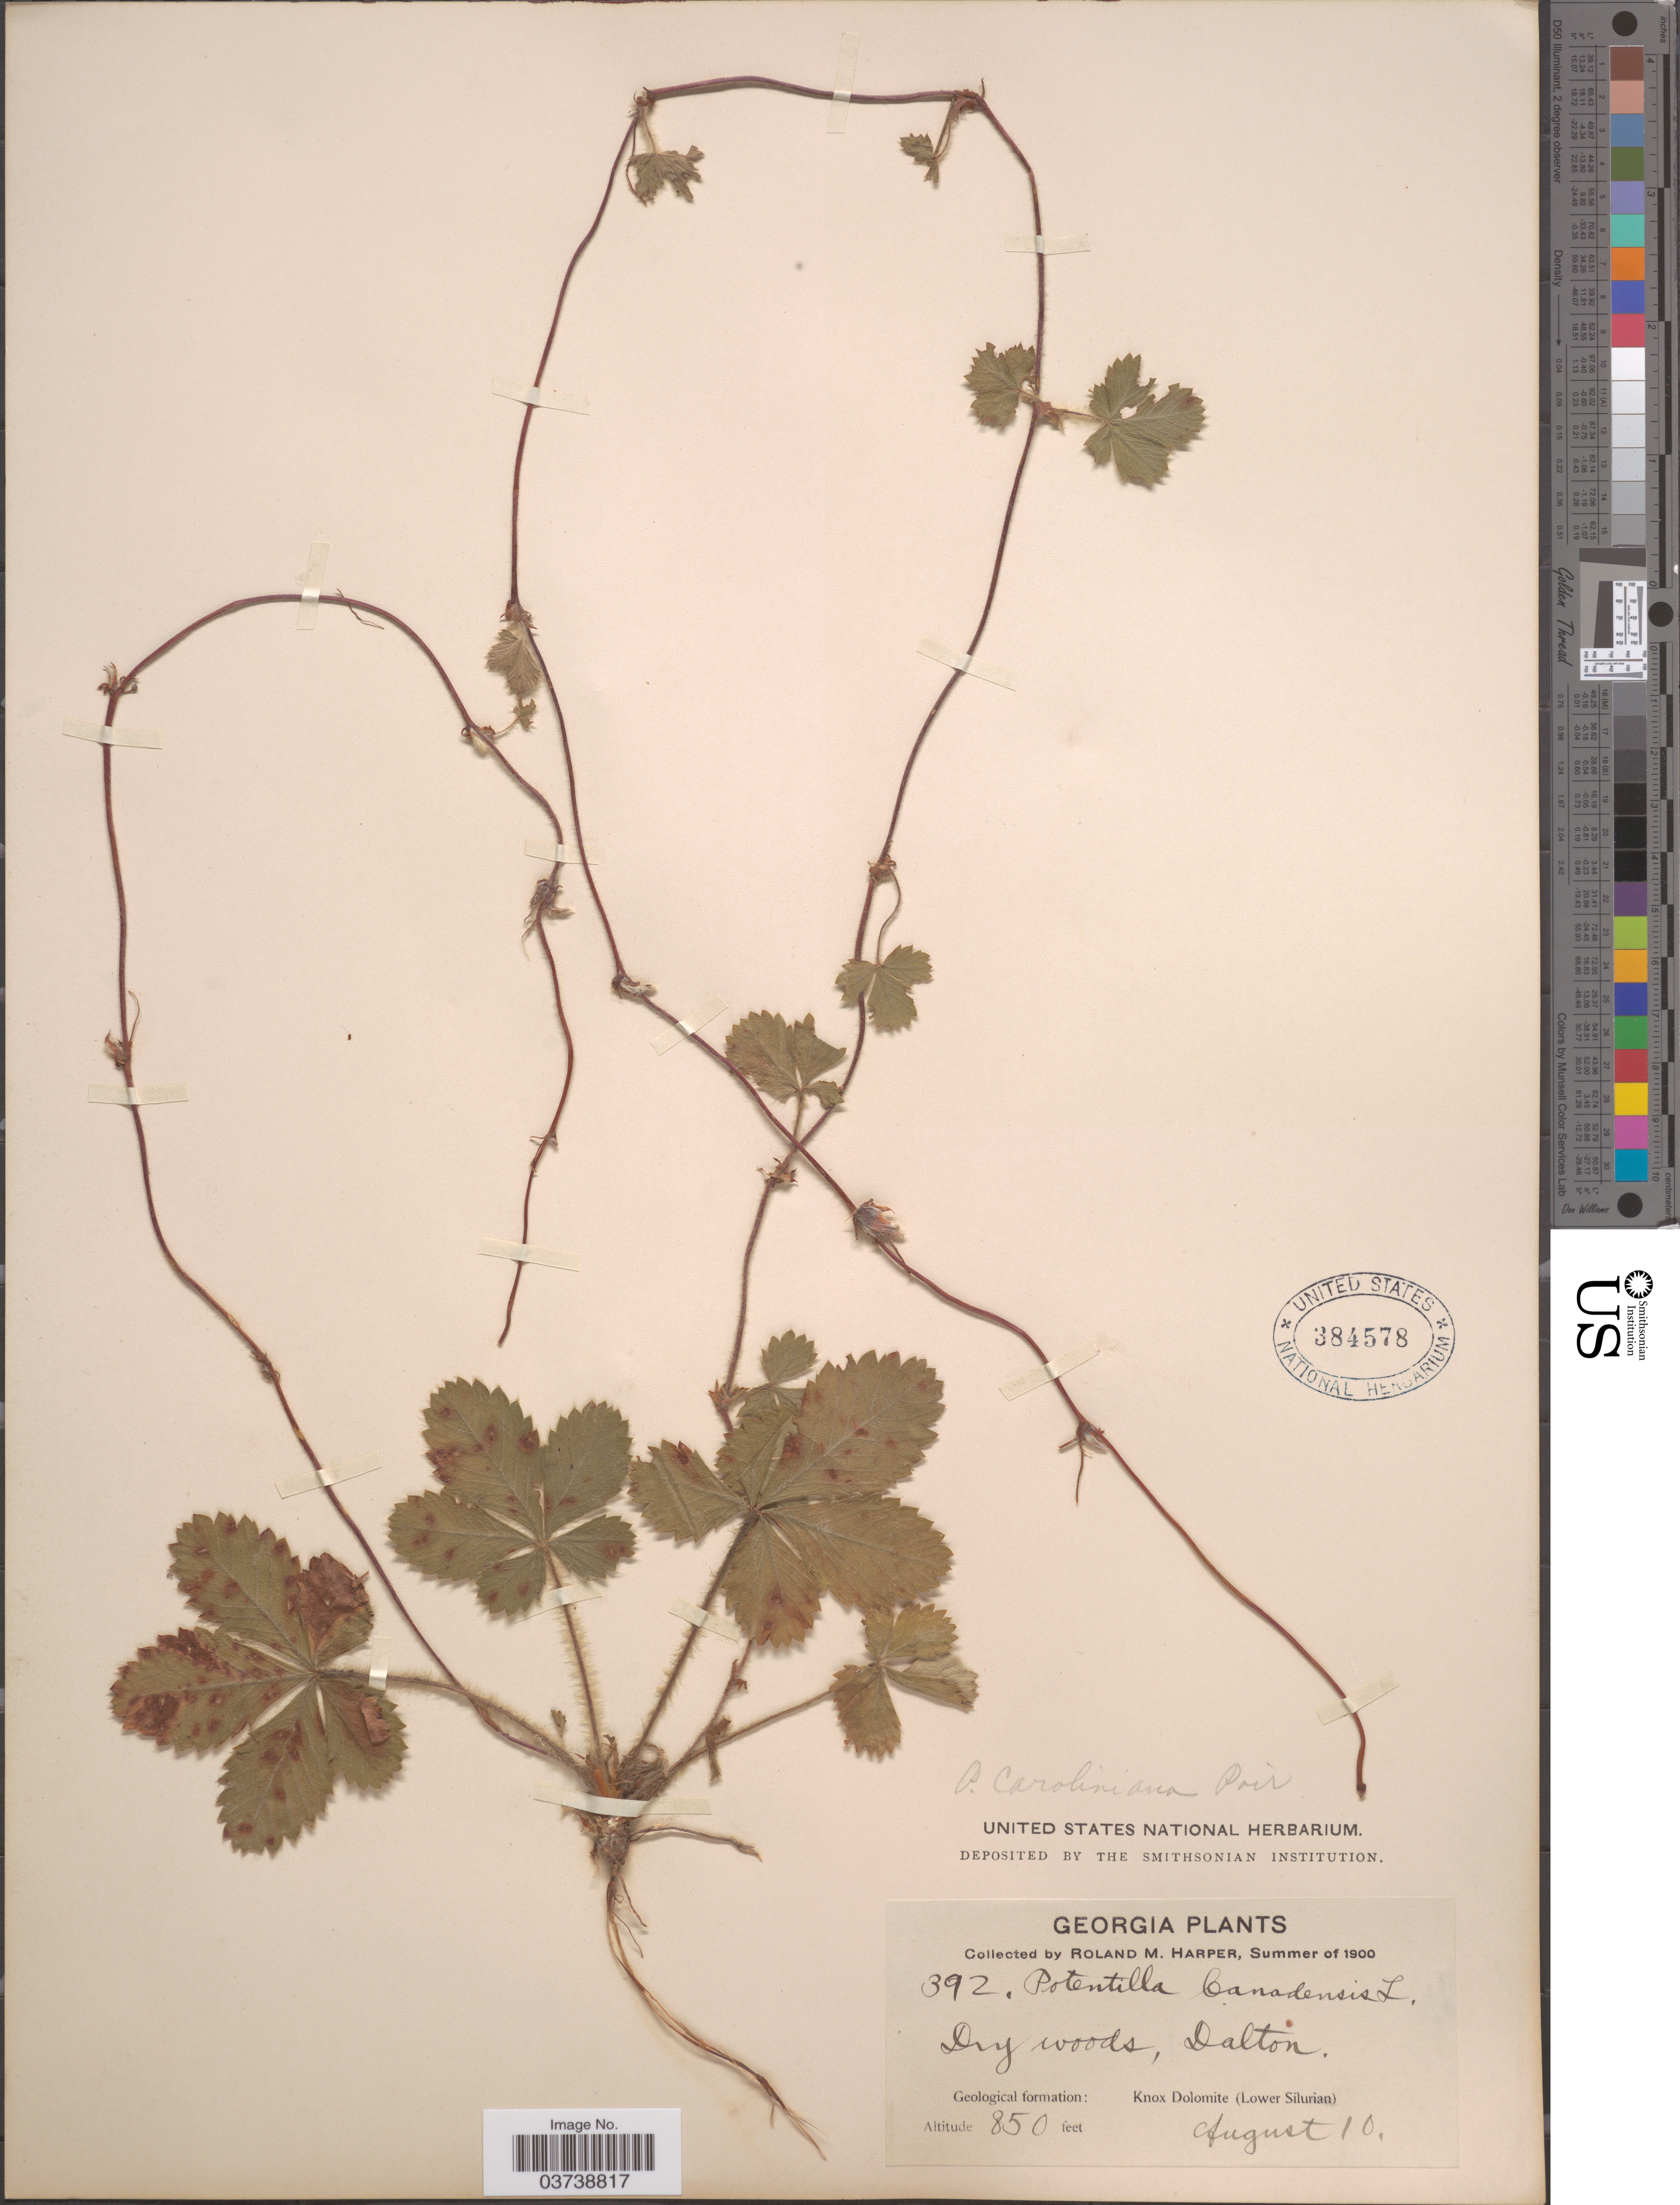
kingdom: Plantae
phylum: Tracheophyta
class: Magnoliopsida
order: Rosales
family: Rosaceae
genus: Potentilla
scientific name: Potentilla caroliniana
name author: Poir.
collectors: R. M. Harper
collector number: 392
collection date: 1900-08-10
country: United States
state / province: Georgia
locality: Dalton. Geological formation: Knox Dolomite (Lower Silurian).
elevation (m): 259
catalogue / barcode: US 384578